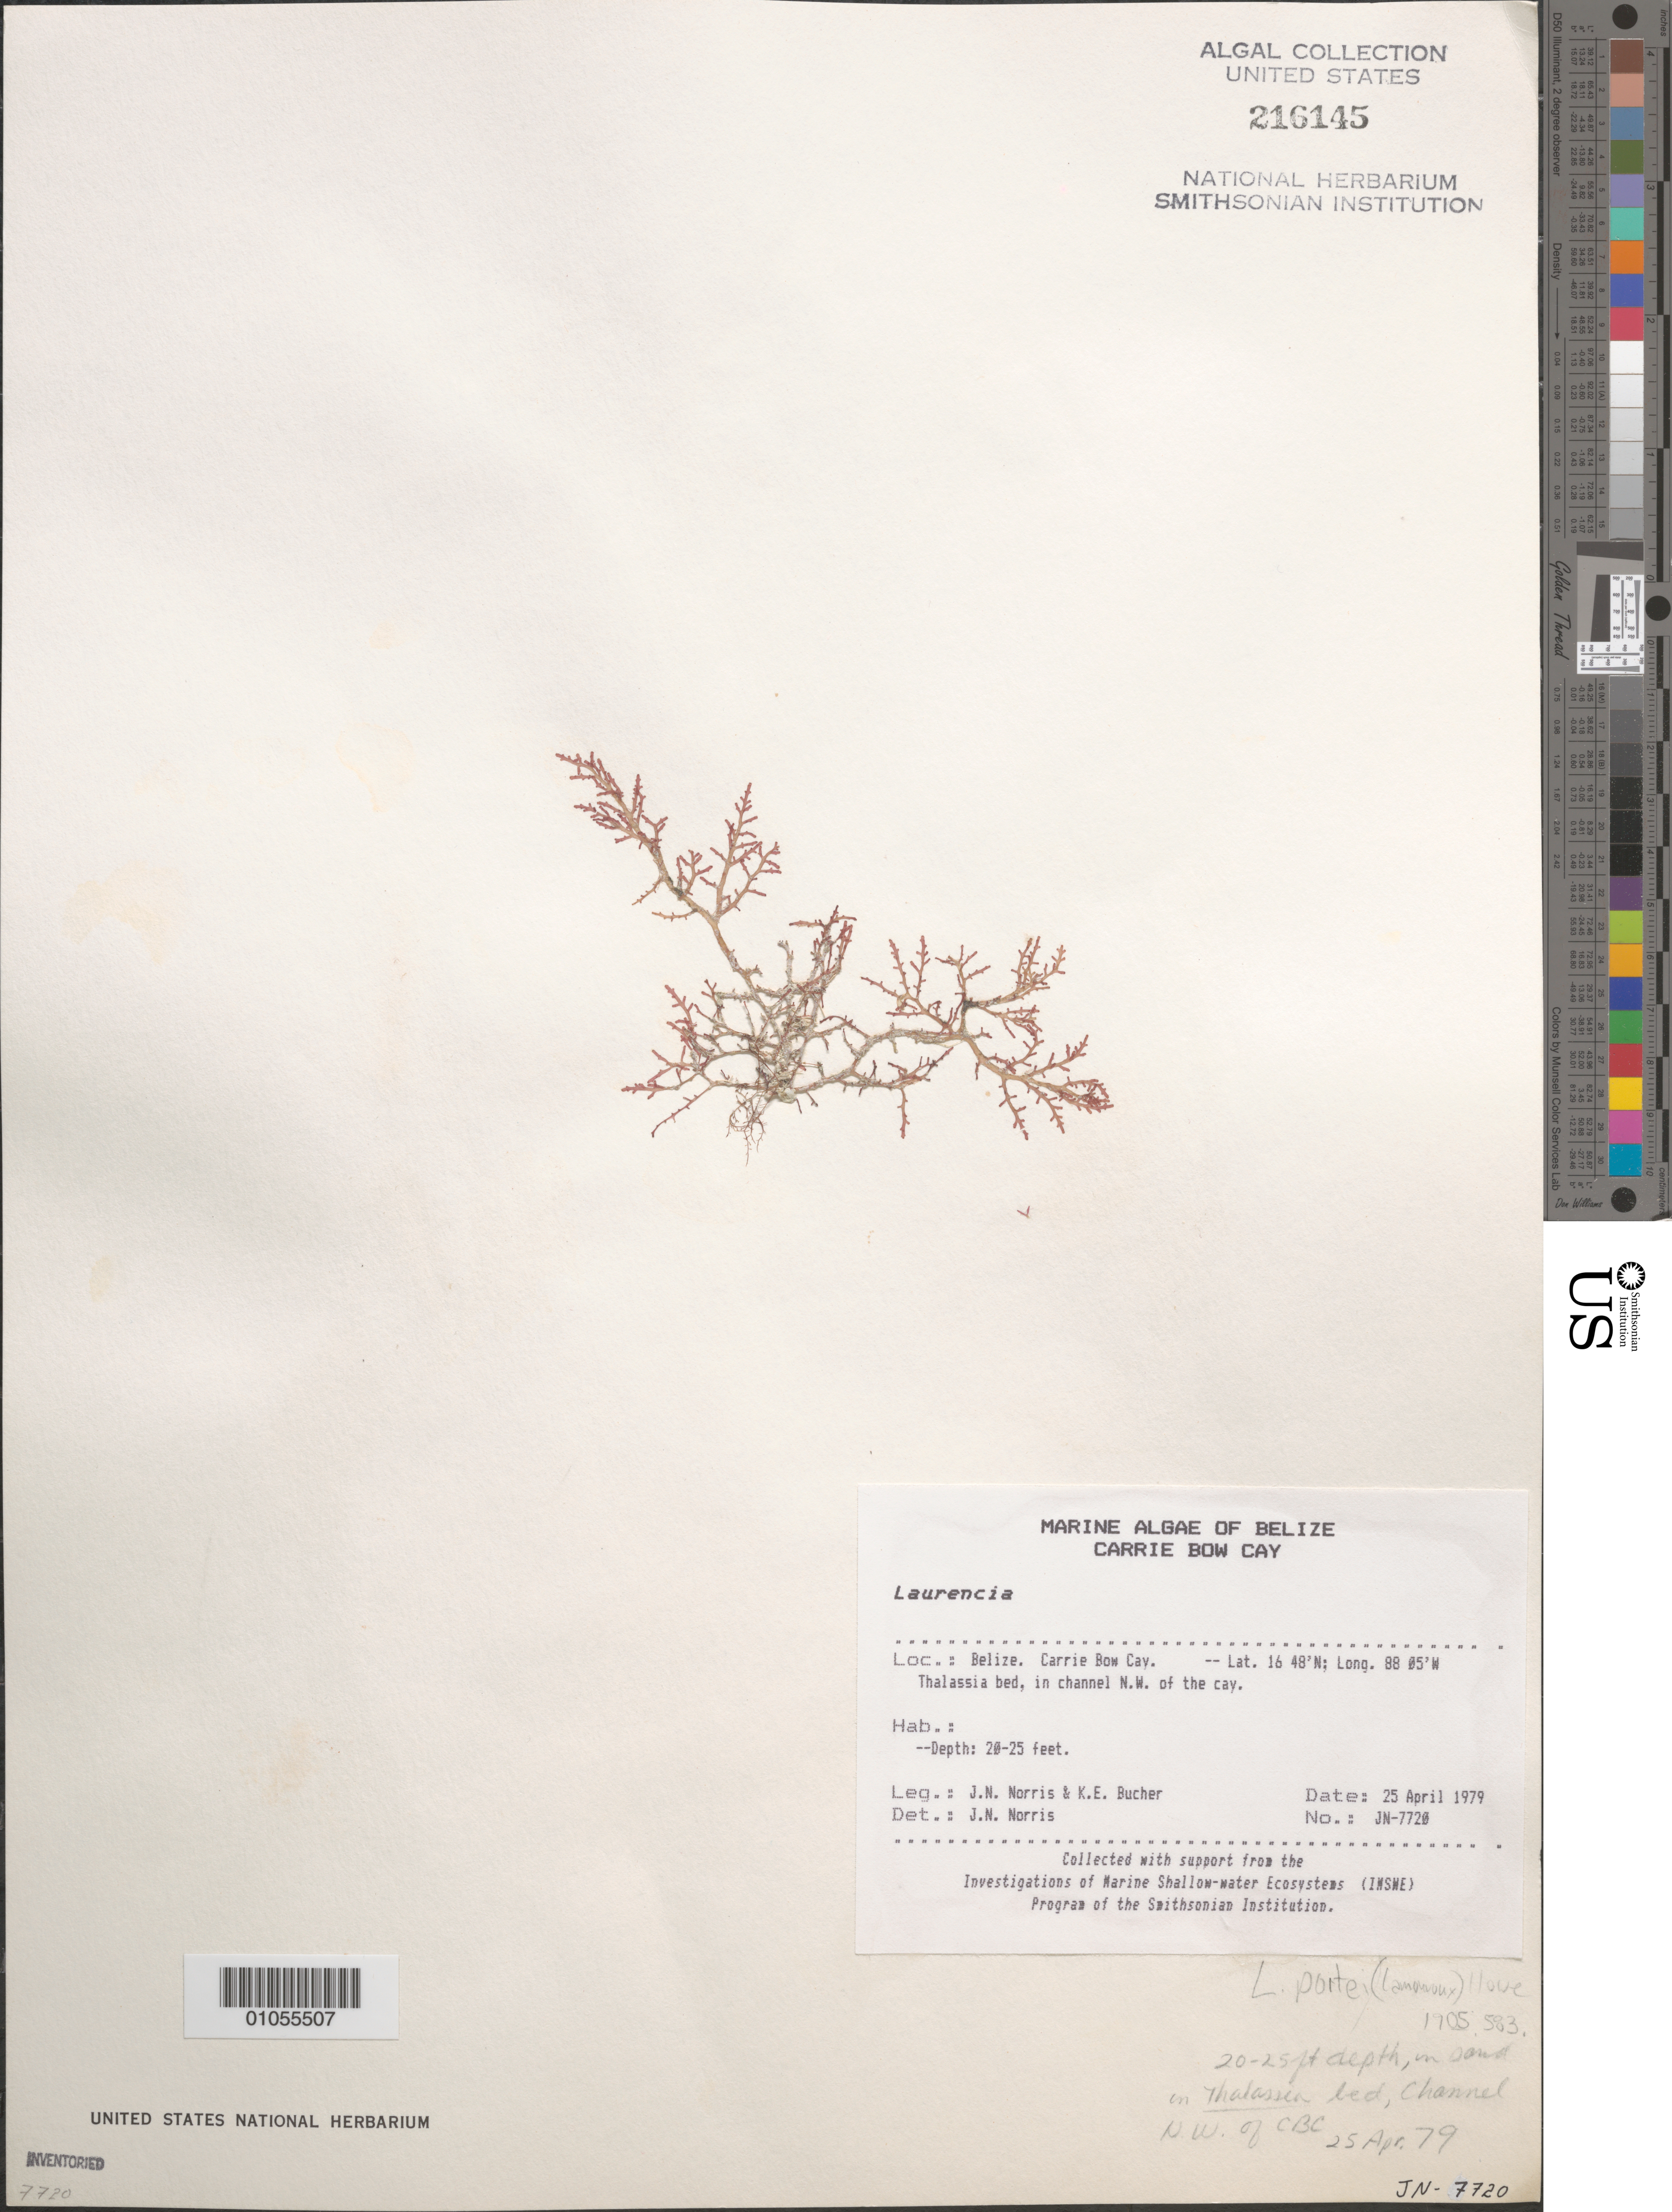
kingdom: Plantae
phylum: Rhodophyta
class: Florideophyceae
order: Ceramiales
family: Rhodomelaceae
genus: Laurencia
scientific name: Laurencia sp.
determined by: Norris, James N.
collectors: J. N. Norris & K. E. Bucher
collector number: JN-7720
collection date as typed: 25 Apr 1979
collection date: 1979-04-25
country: Belize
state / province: Stann Creek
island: Carrie Bow Cay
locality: Northwest of Carrie Bow Cay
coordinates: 16 48'N, 88 05'W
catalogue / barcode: US 216145